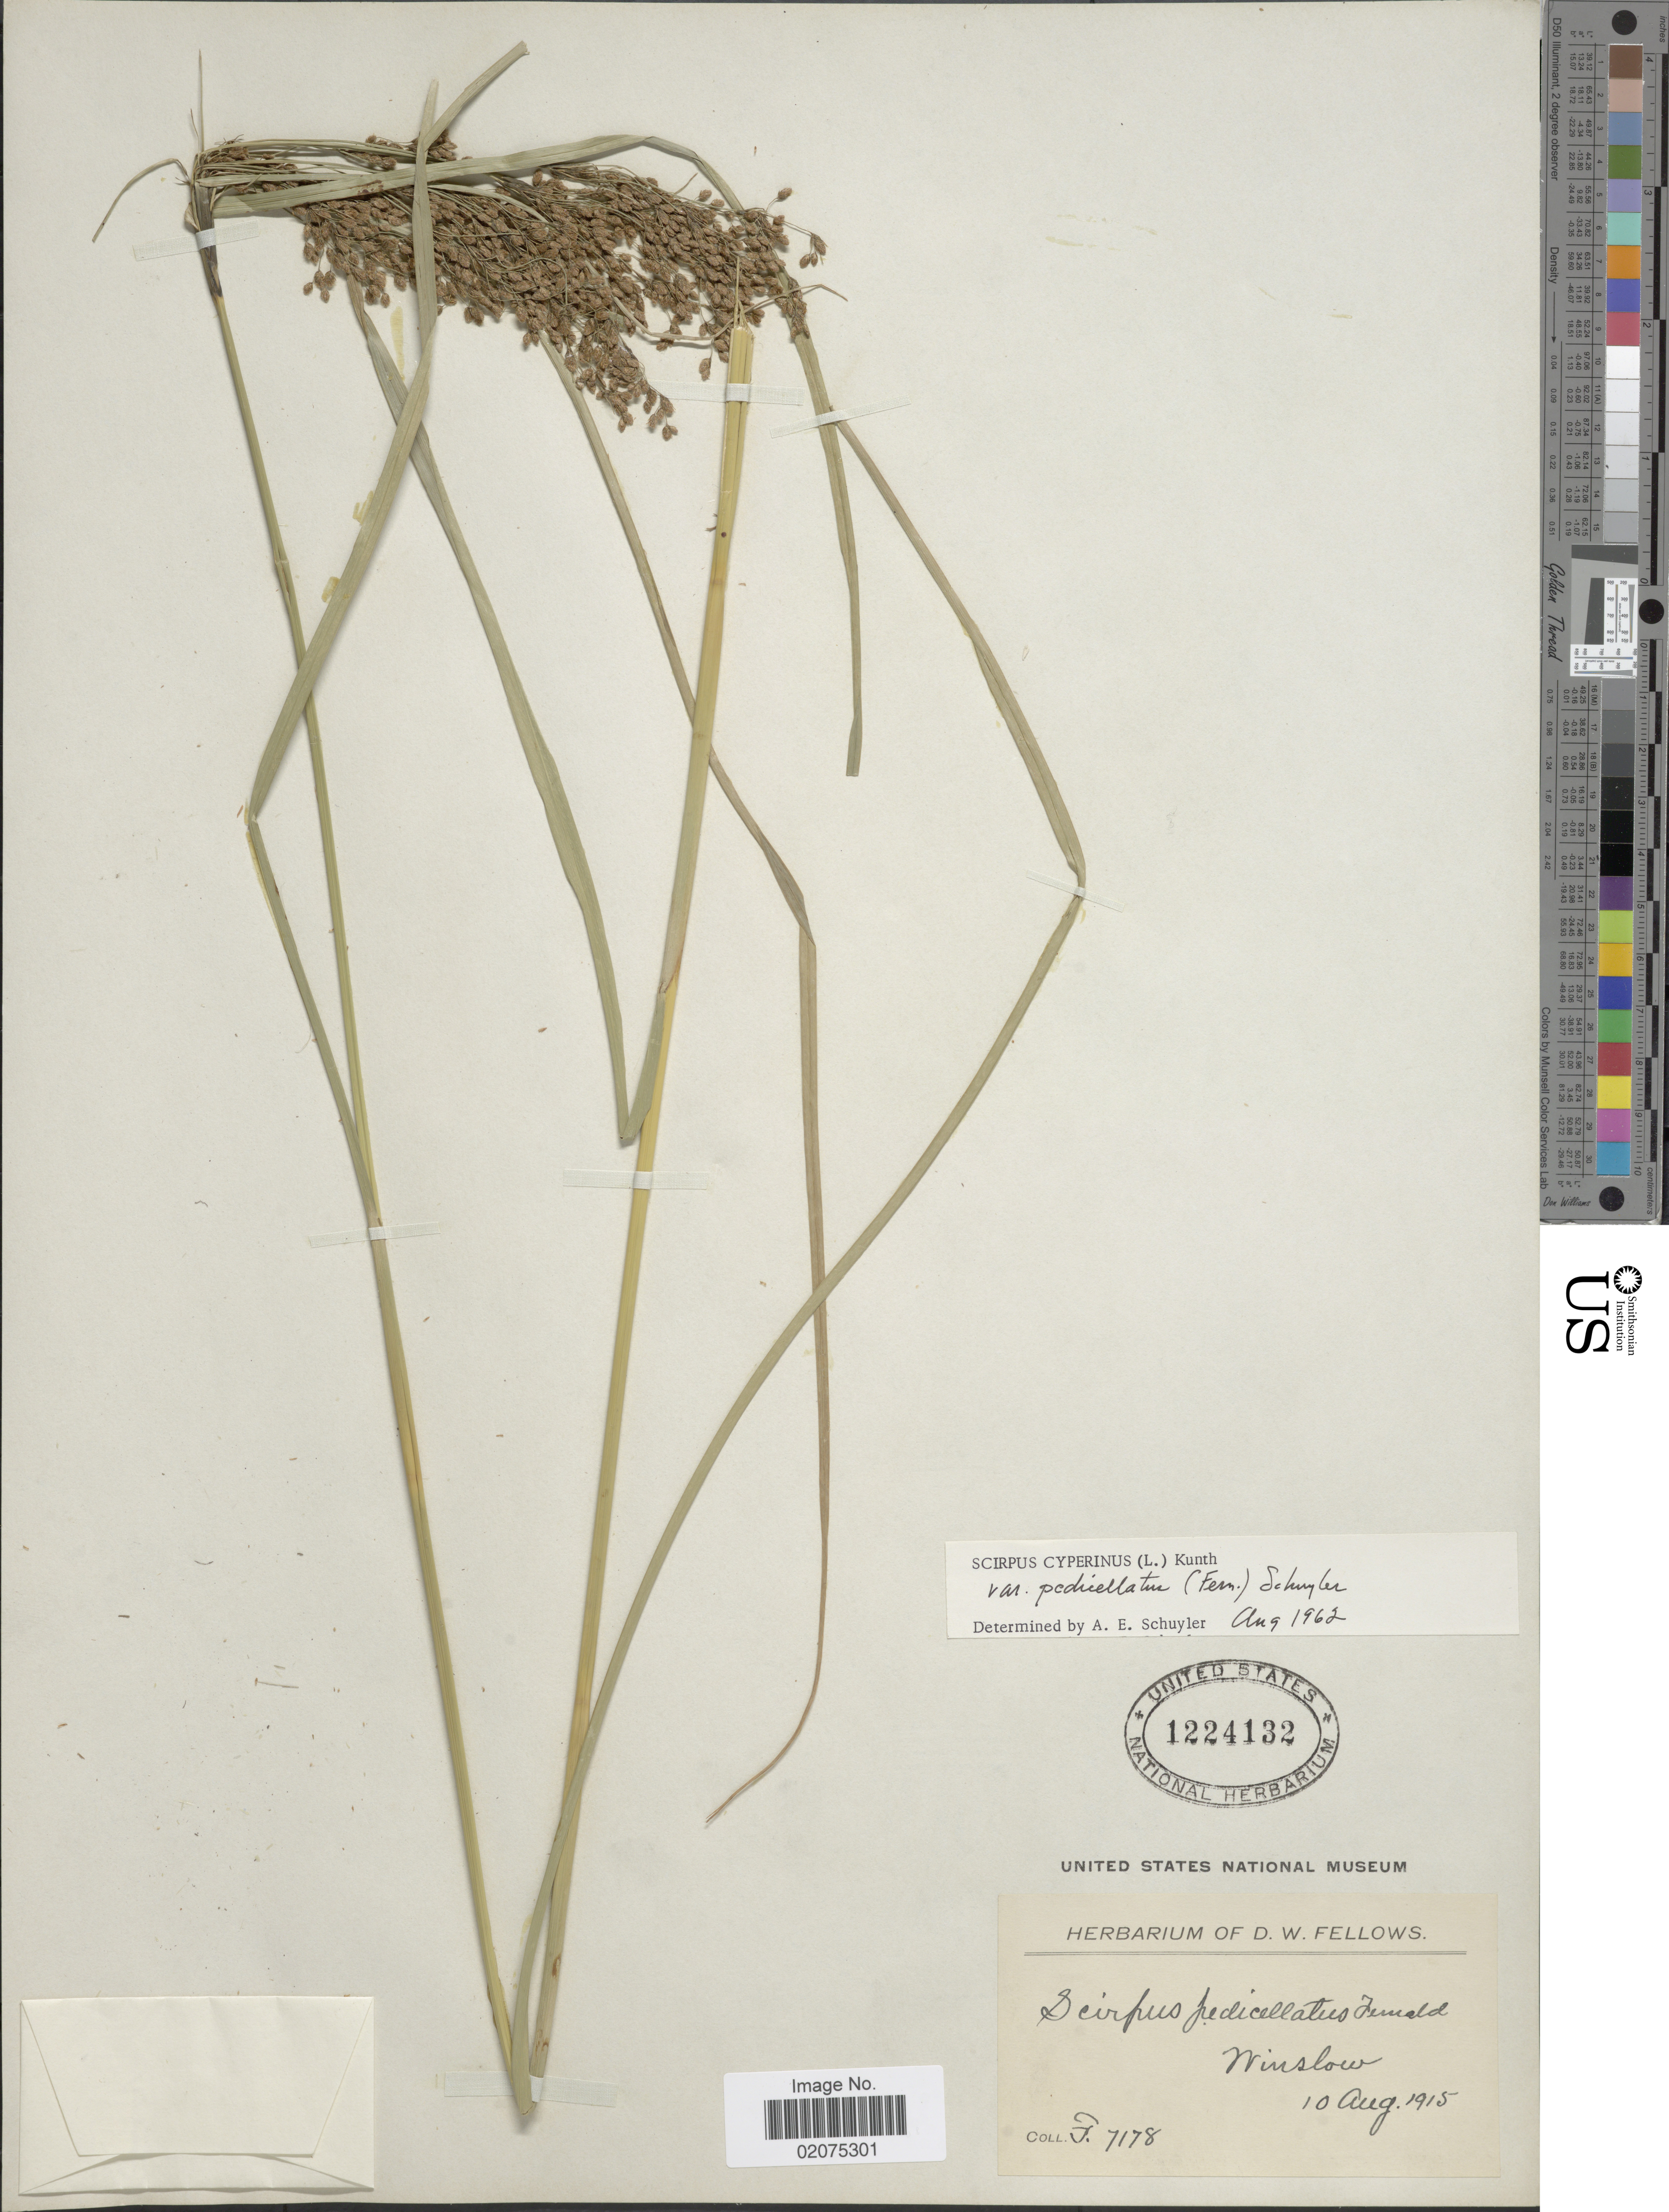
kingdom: Plantae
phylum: Tracheophyta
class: Liliopsida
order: Poales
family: Cyperaceae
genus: Scirpus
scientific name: Scirpus cyperinus var. pedicellatus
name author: (Fernald) Schuyler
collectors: D. W. Fellows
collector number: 7178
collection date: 1915-08-10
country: United States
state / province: Maine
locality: Winslow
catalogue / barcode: US 1224132